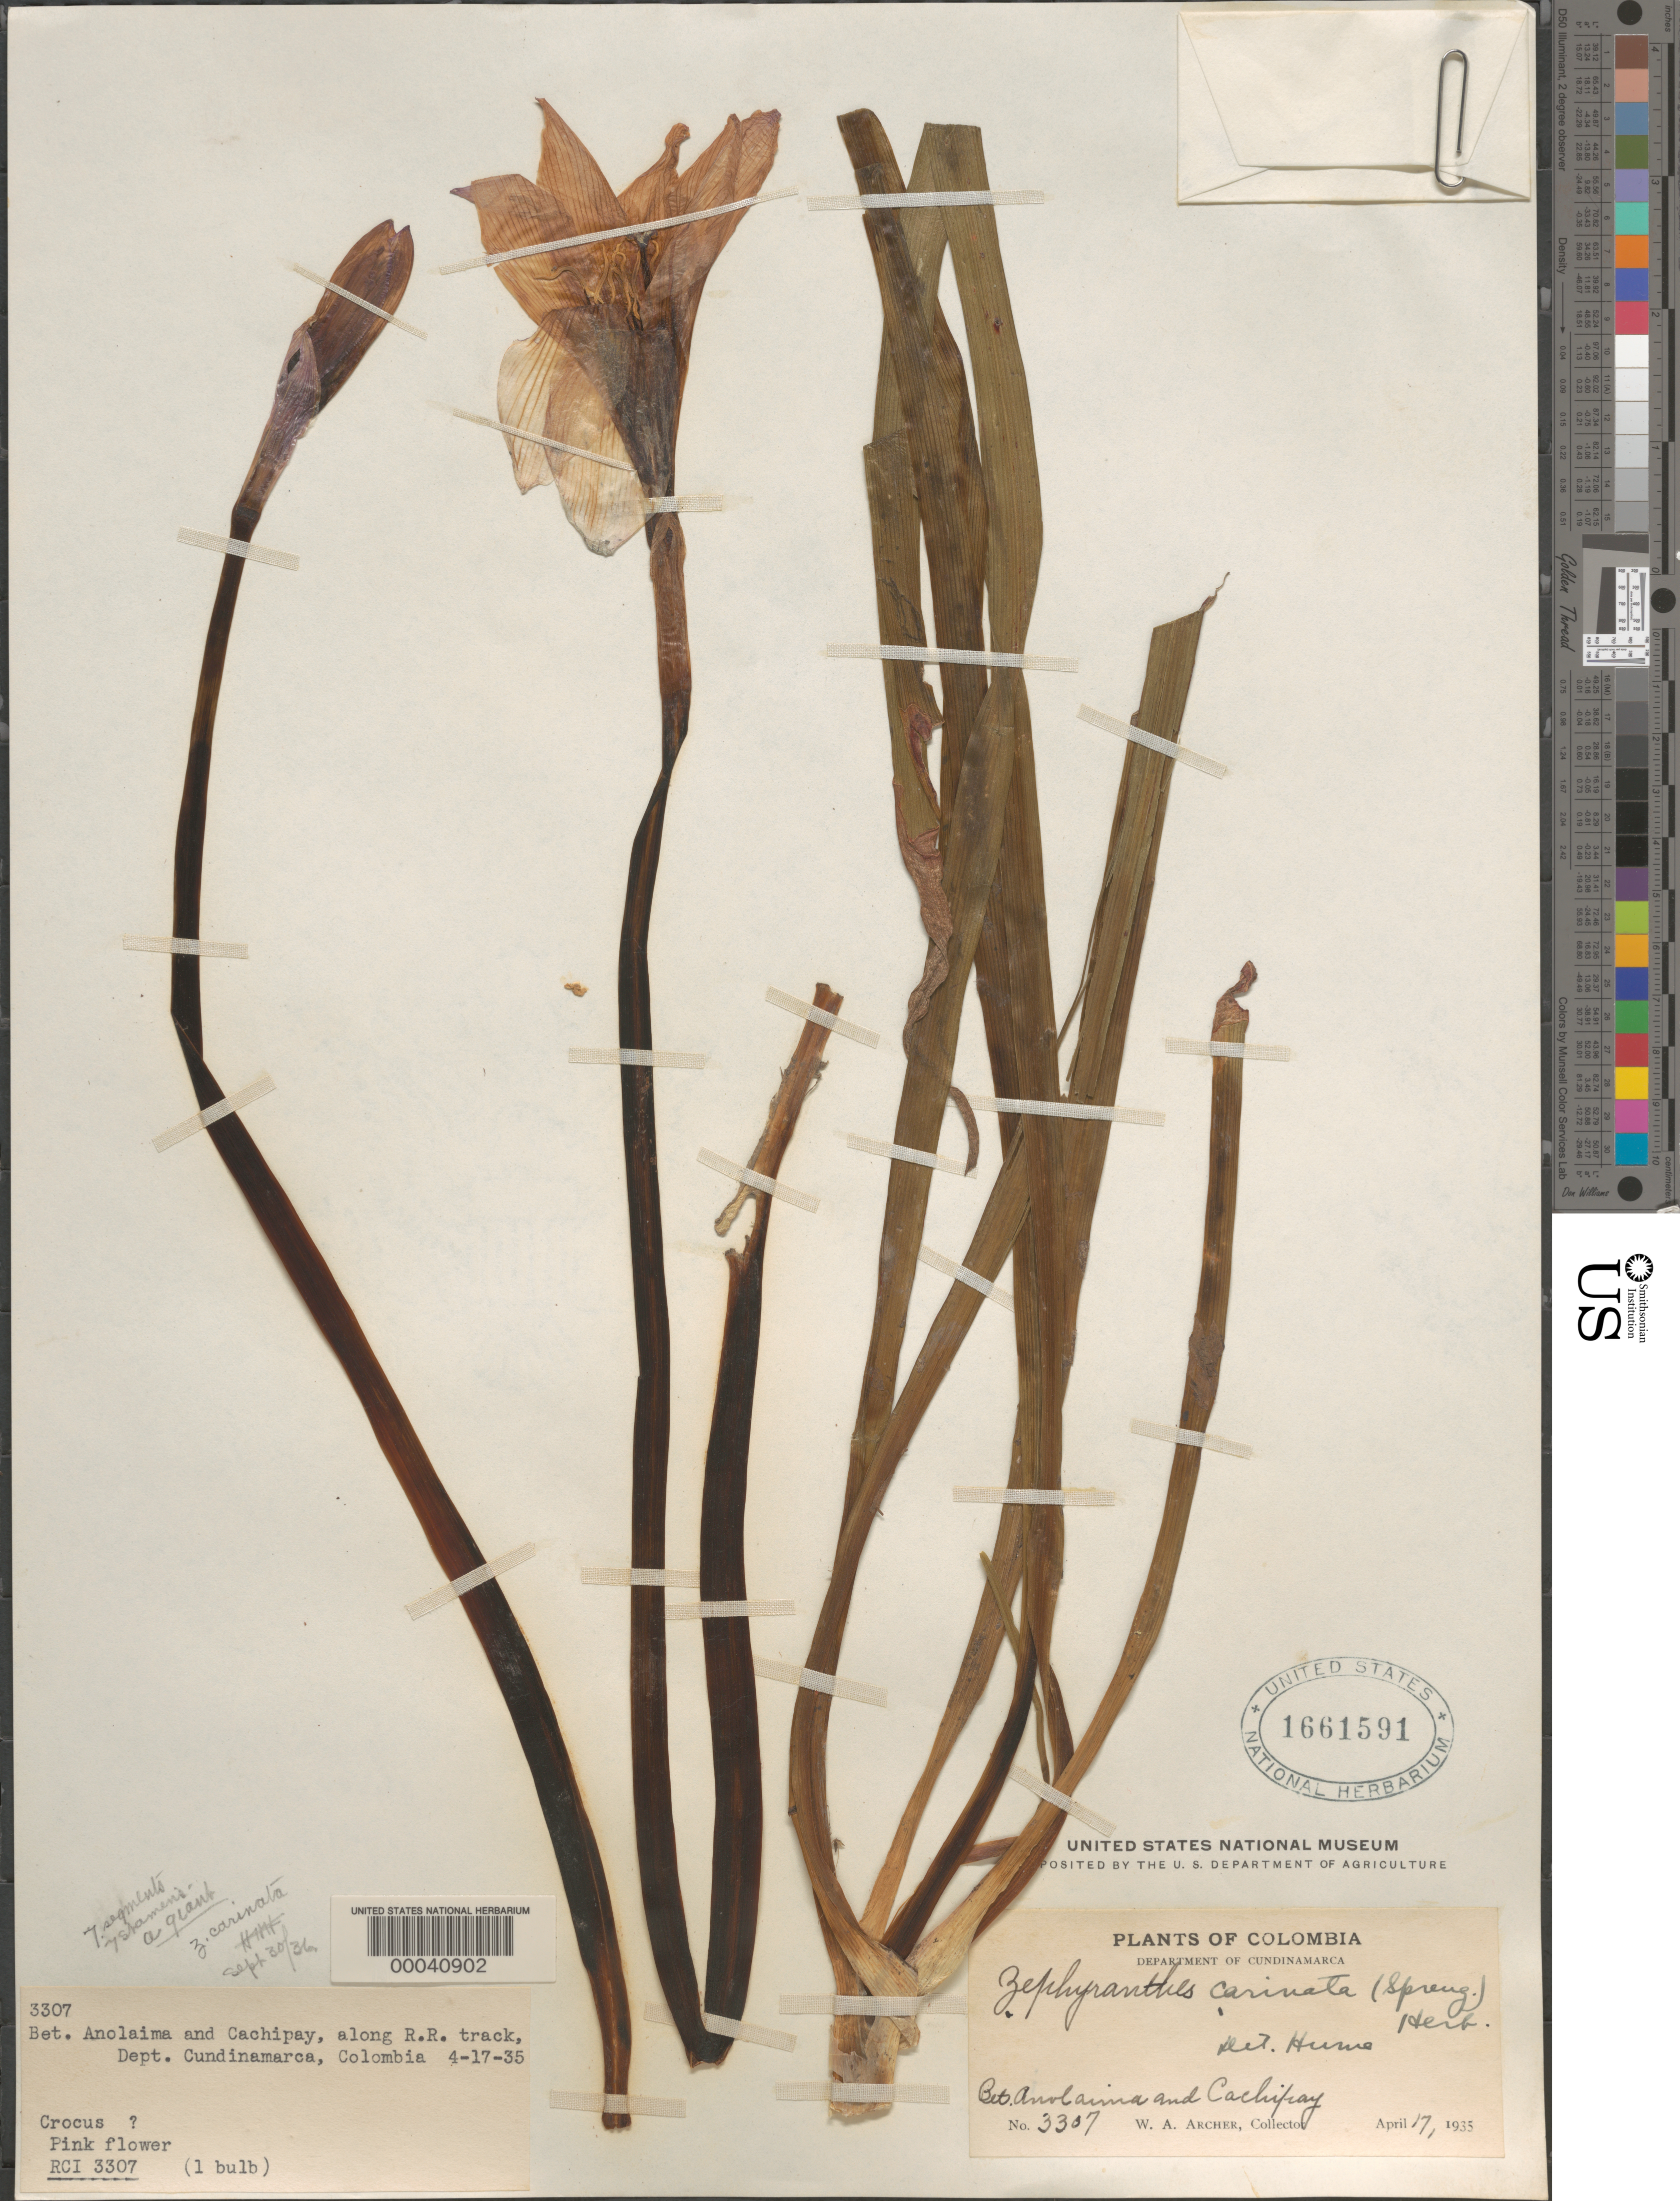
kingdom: Plantae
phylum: Tracheophyta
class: Liliopsida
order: Asparagales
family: Amaryllidaceae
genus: Zephyranthes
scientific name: Zephyranthes carinata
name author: Herb.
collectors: W. A. Archer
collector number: Rci 3307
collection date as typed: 17 Apr 1935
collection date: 1935-04-17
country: Colombia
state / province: Cundinamarca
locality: Between Anolaima and Cachipay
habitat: Along r.r. track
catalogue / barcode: US 1661591